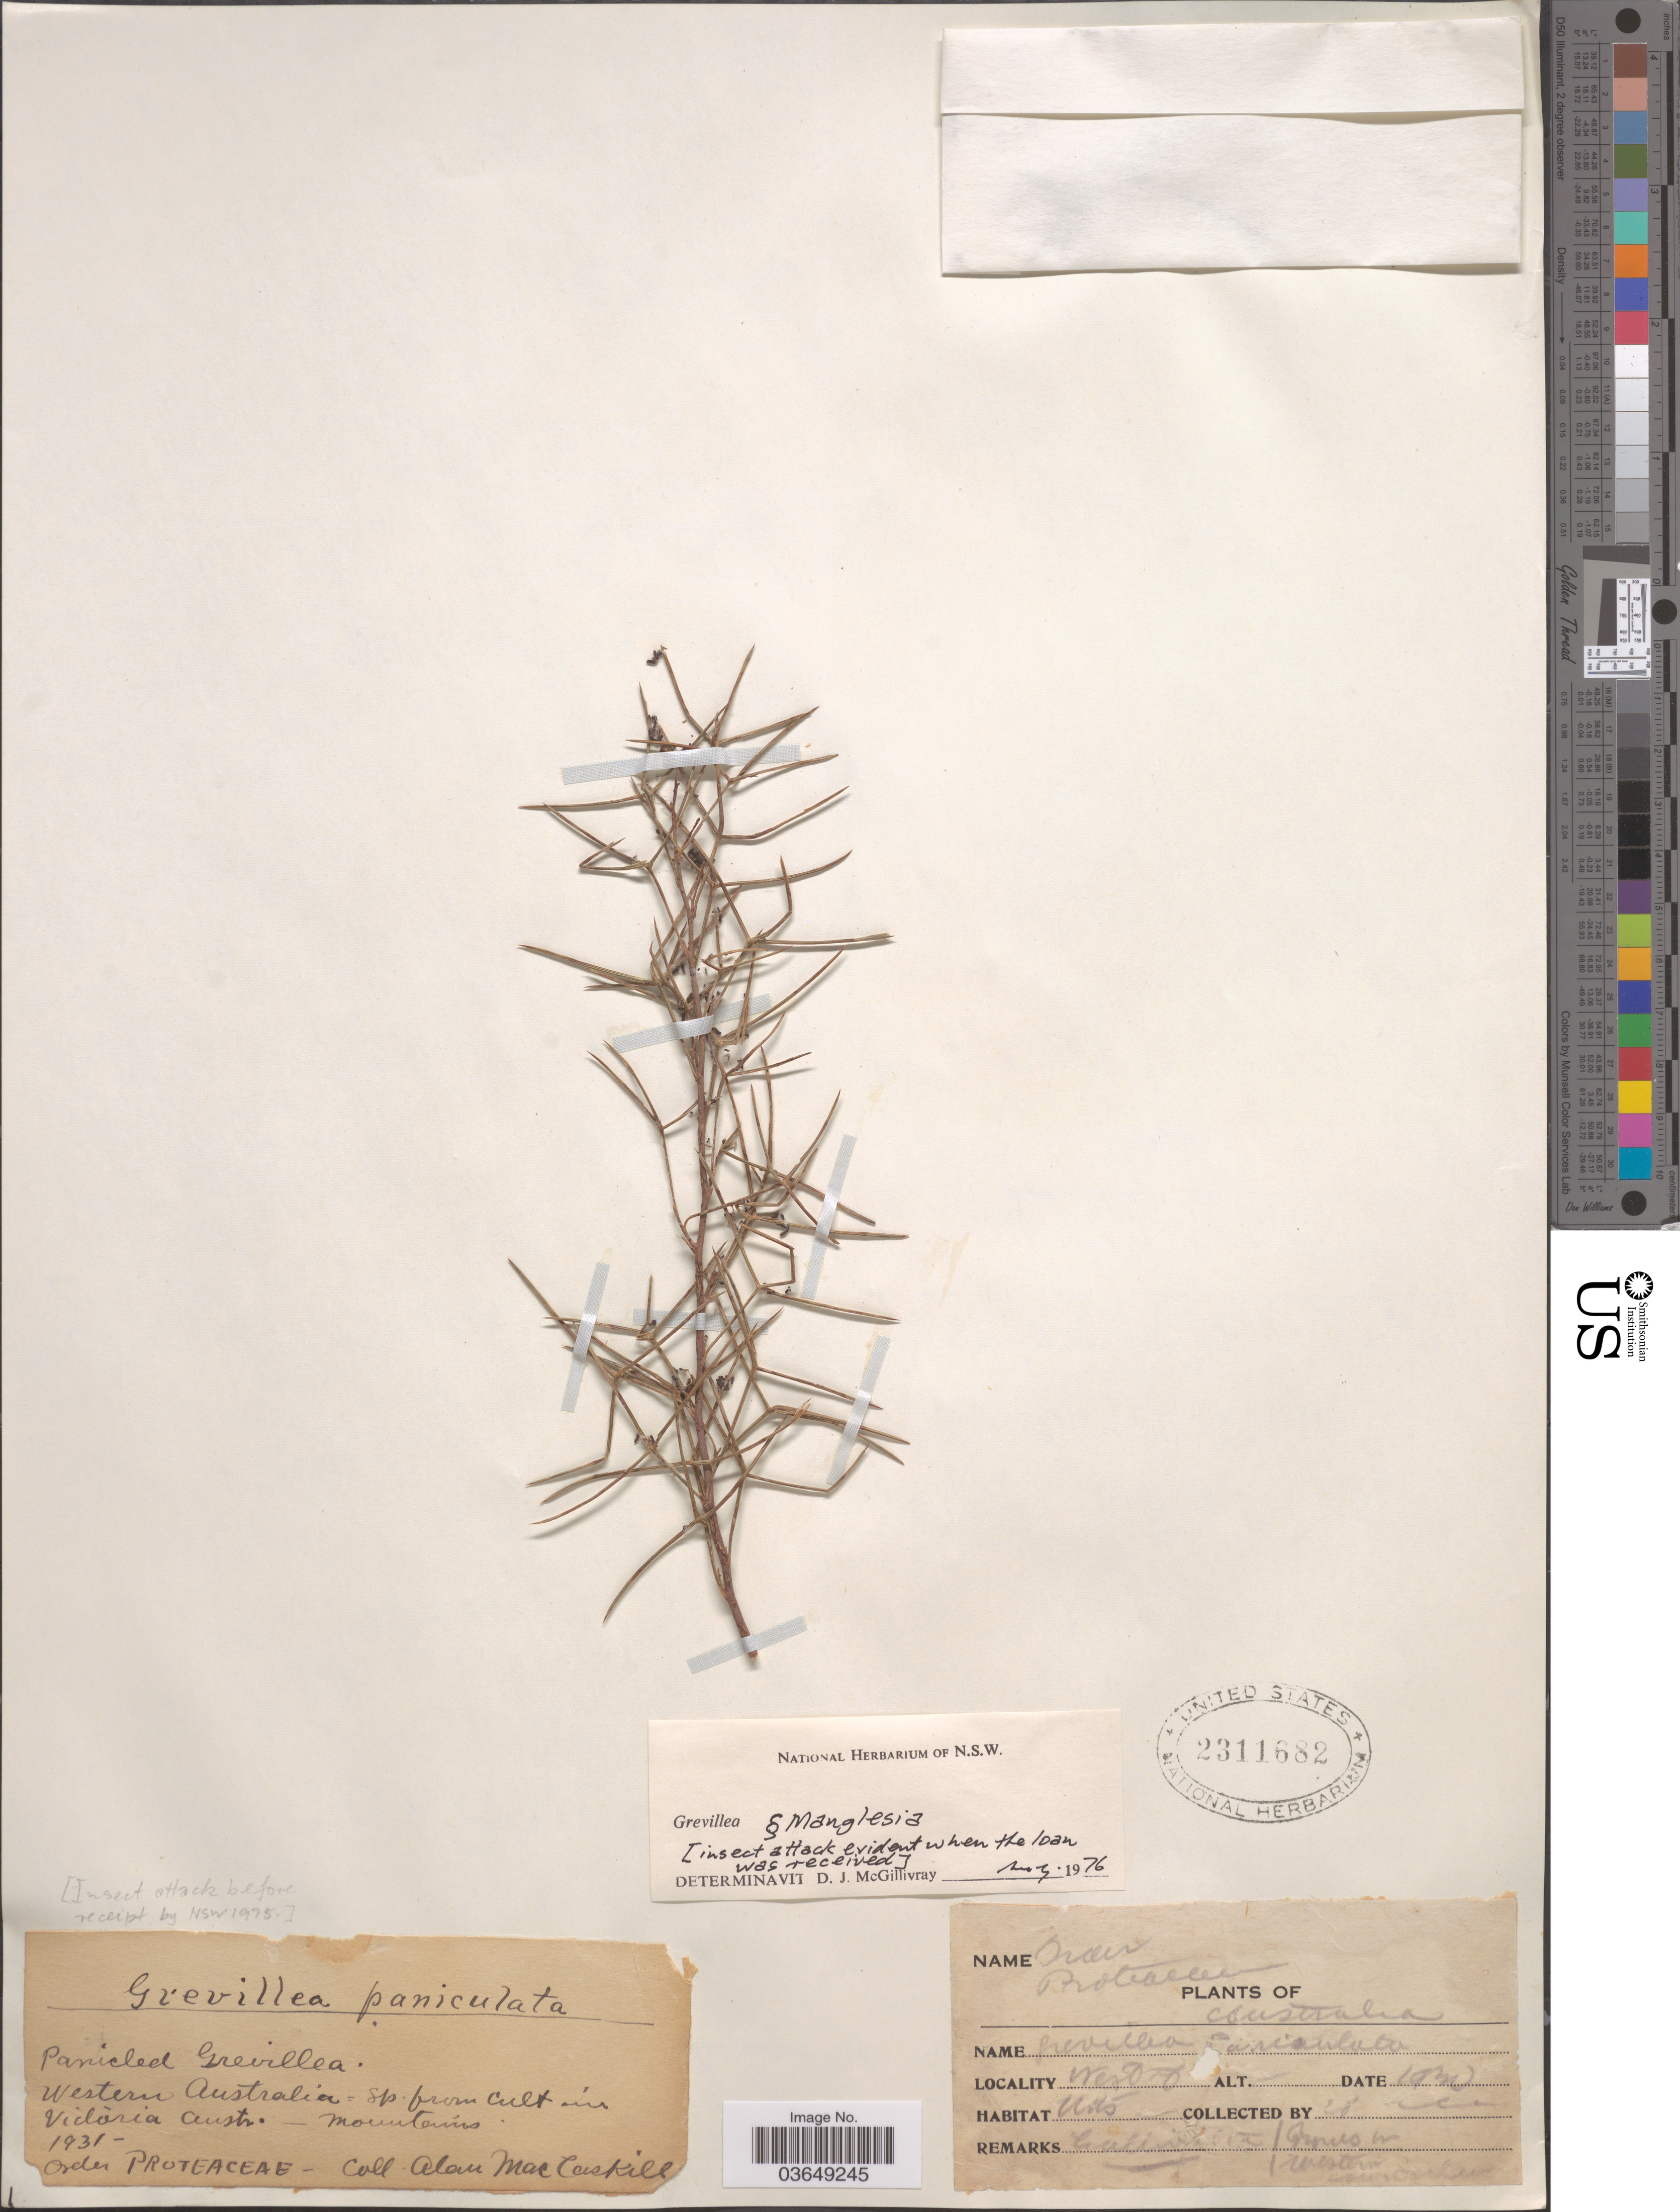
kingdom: Plantae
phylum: Tracheophyta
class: Magnoliopsida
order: Proteales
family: Proteaceae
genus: Grevillea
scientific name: Grevillea sp.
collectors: A. MacCaskill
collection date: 1931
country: Australia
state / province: Western Australia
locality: Victoria Austr. Mountains.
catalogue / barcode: US 2311682